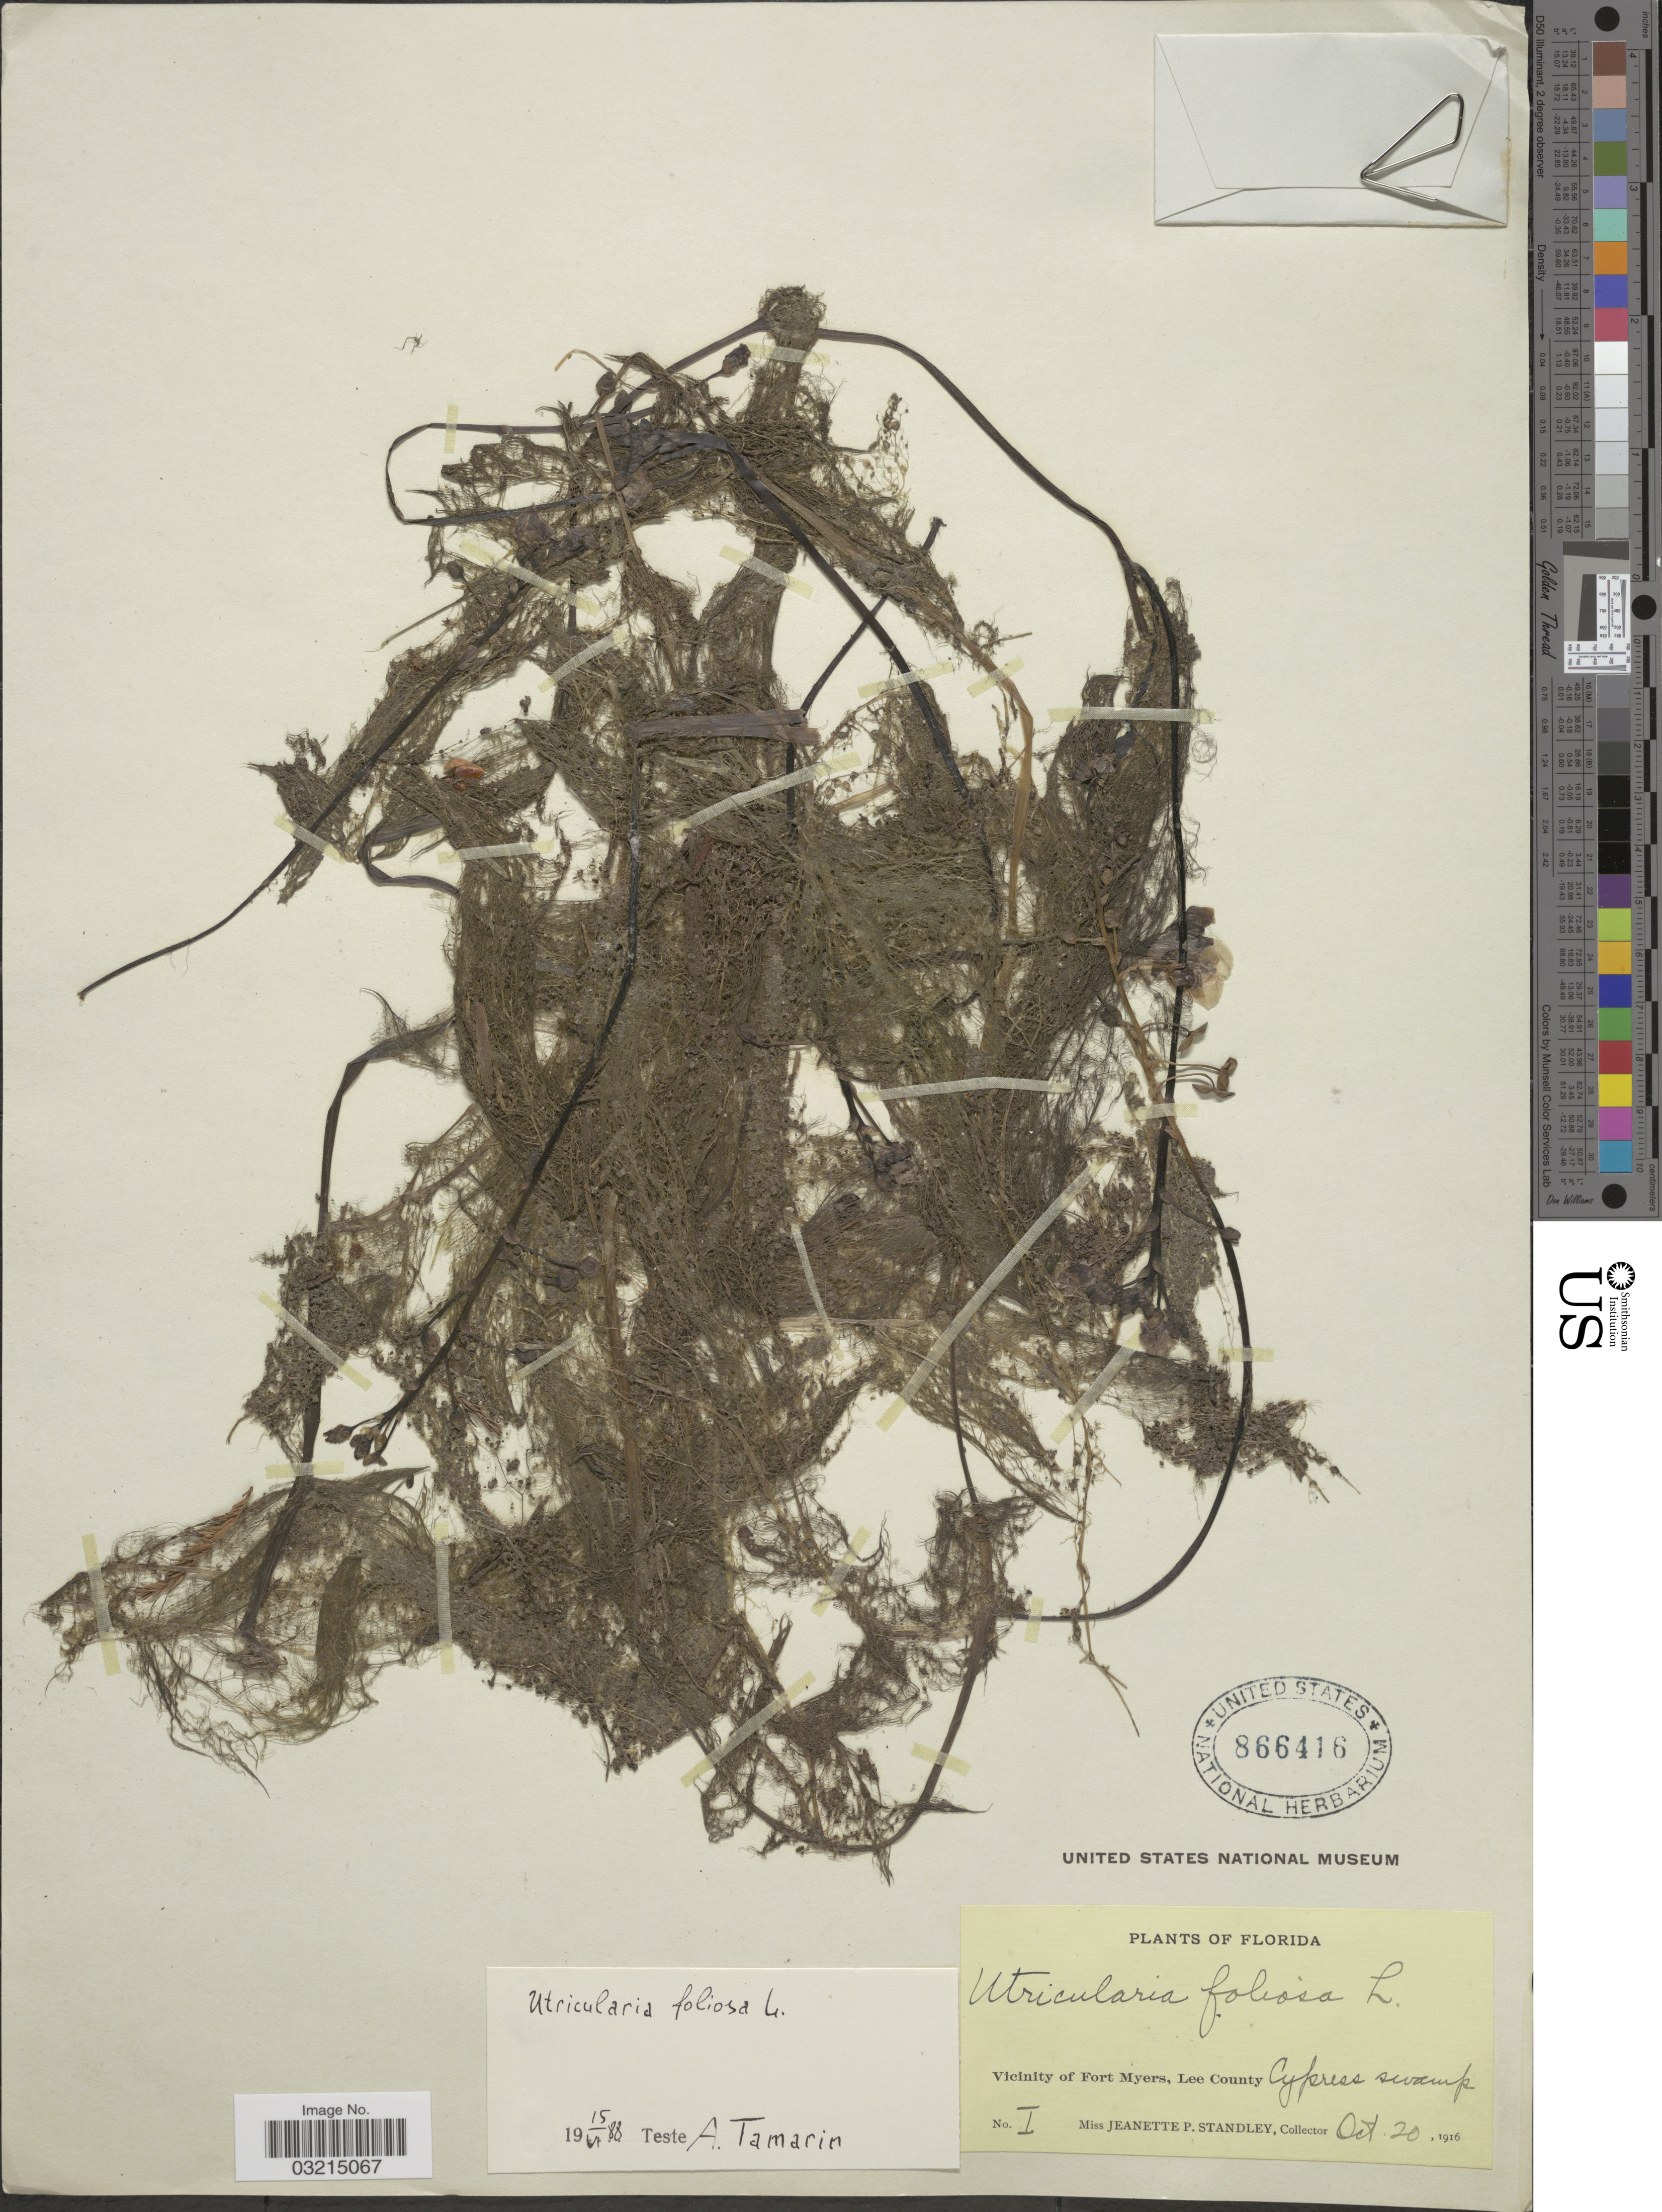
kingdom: Plantae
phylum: Tracheophyta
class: Magnoliopsida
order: Lamiales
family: Lentibulariaceae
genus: Utricularia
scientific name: Utricularia foliosa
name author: L.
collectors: J. P. Standley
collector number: I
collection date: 1916-10-20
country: United States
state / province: Florida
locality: Vicinity of Fort Myers, Lee County. Cypress swamp.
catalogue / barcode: US 866416